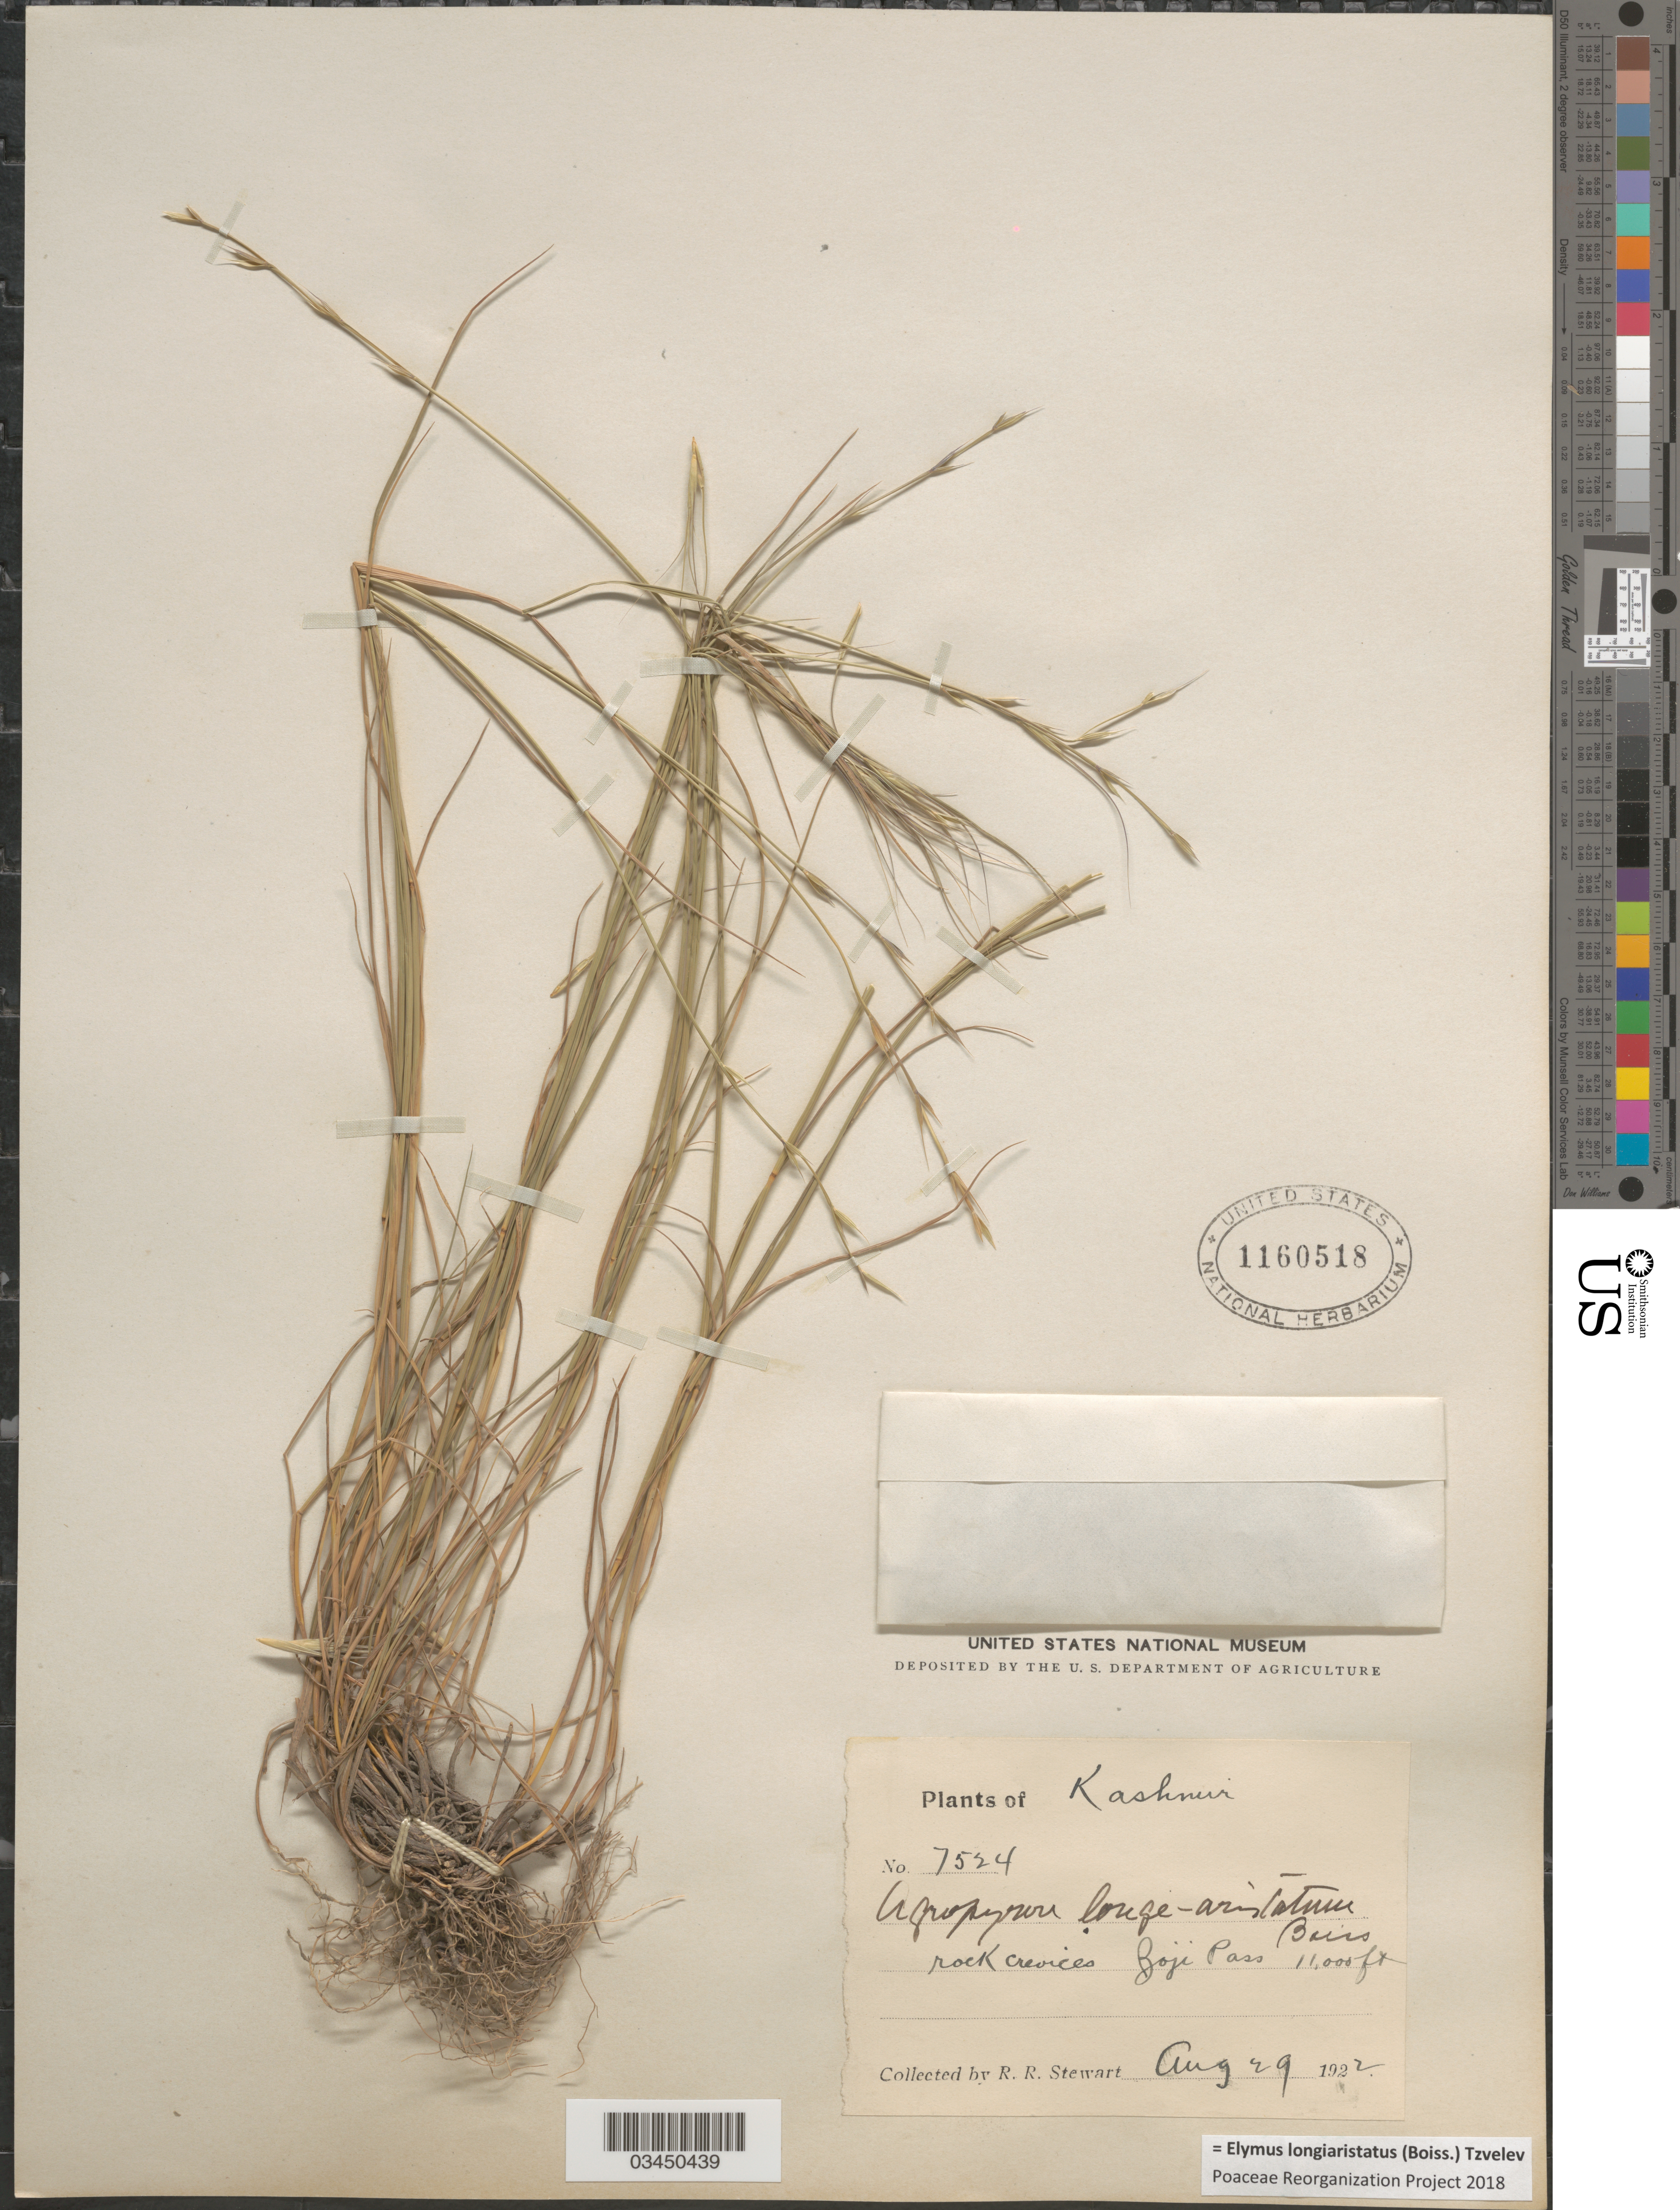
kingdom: Plantae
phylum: Tracheophyta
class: Liliopsida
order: Poales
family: Poaceae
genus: Elymus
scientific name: Elymus longiaristatus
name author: (Boiss.) Tzvelev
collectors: R. Stewart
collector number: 7524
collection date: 1922-08-29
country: India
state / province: Jammu and Kashmir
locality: Kashmir. Rock crevices. Zoji Pass.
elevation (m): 3353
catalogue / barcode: US 1160518